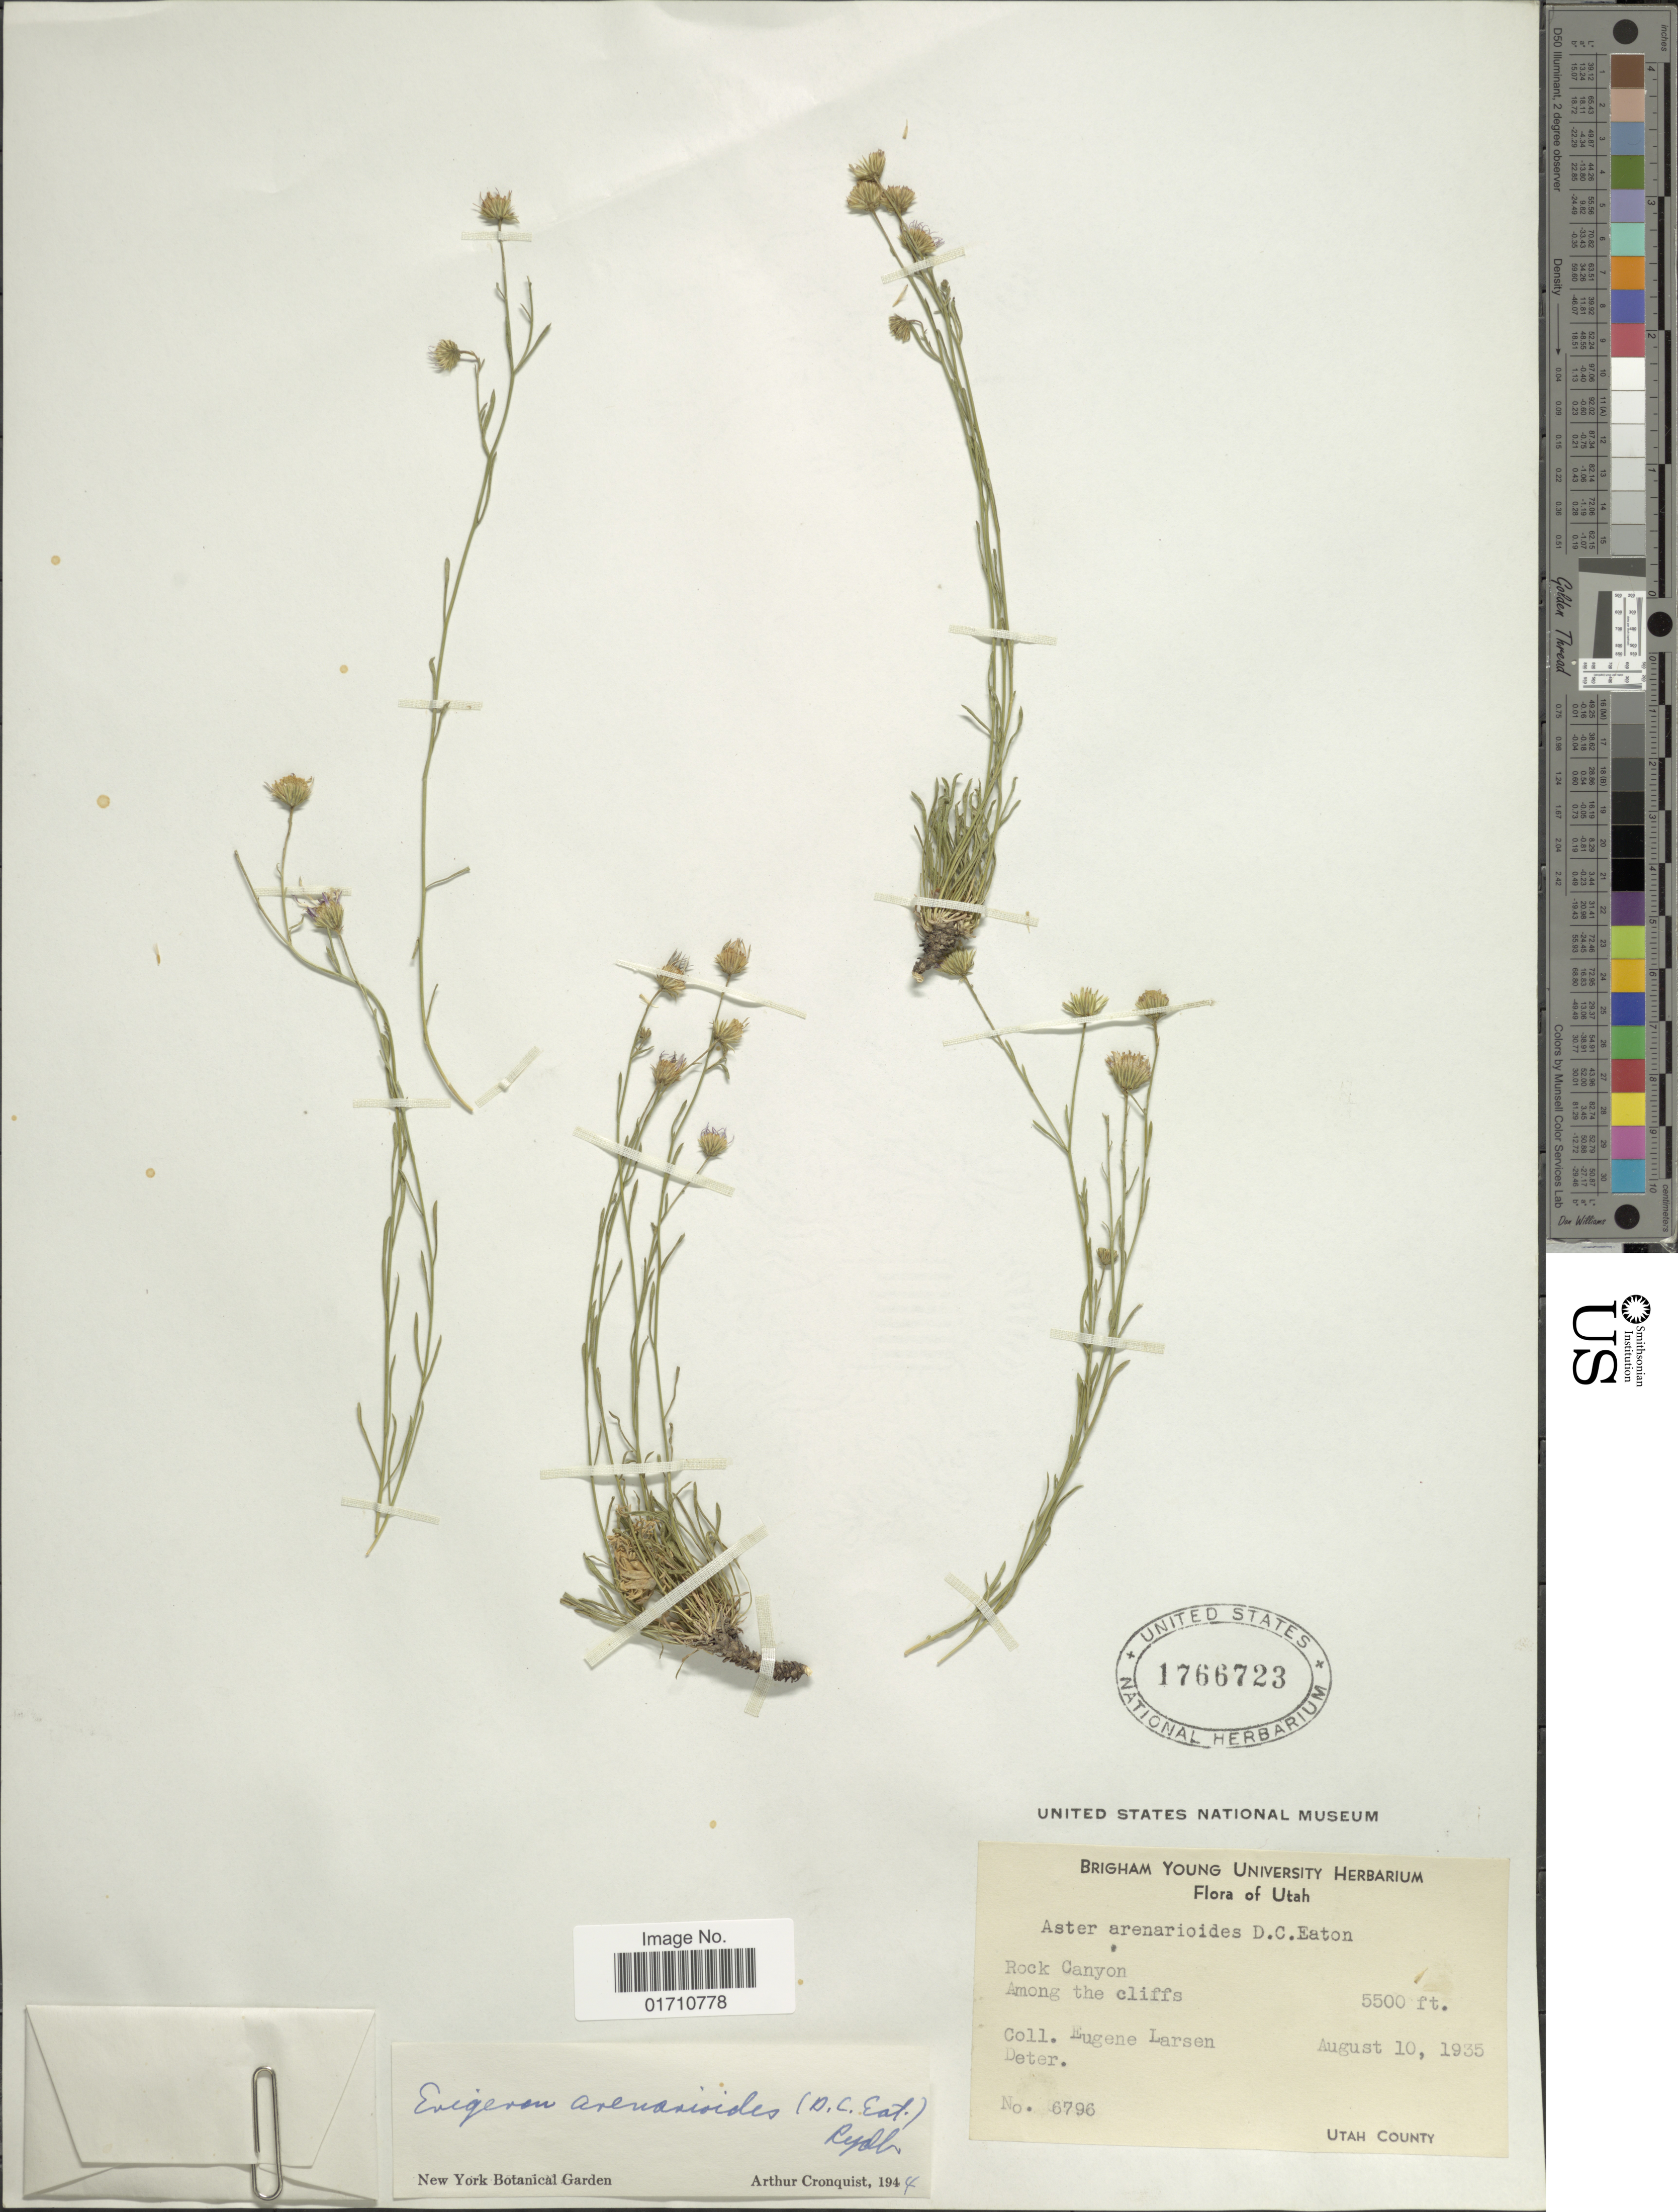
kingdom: Plantae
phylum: Tracheophyta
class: Magnoliopsida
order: Asterales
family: Asteraceae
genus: Erigeron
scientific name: Erigeron arenarioides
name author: (D.C. Eaton) Rydb.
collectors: E. C. Larsen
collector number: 6796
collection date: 1935-08-10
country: United States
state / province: Utah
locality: Rock Canyon, Among the cliffs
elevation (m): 1676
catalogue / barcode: US 1766723